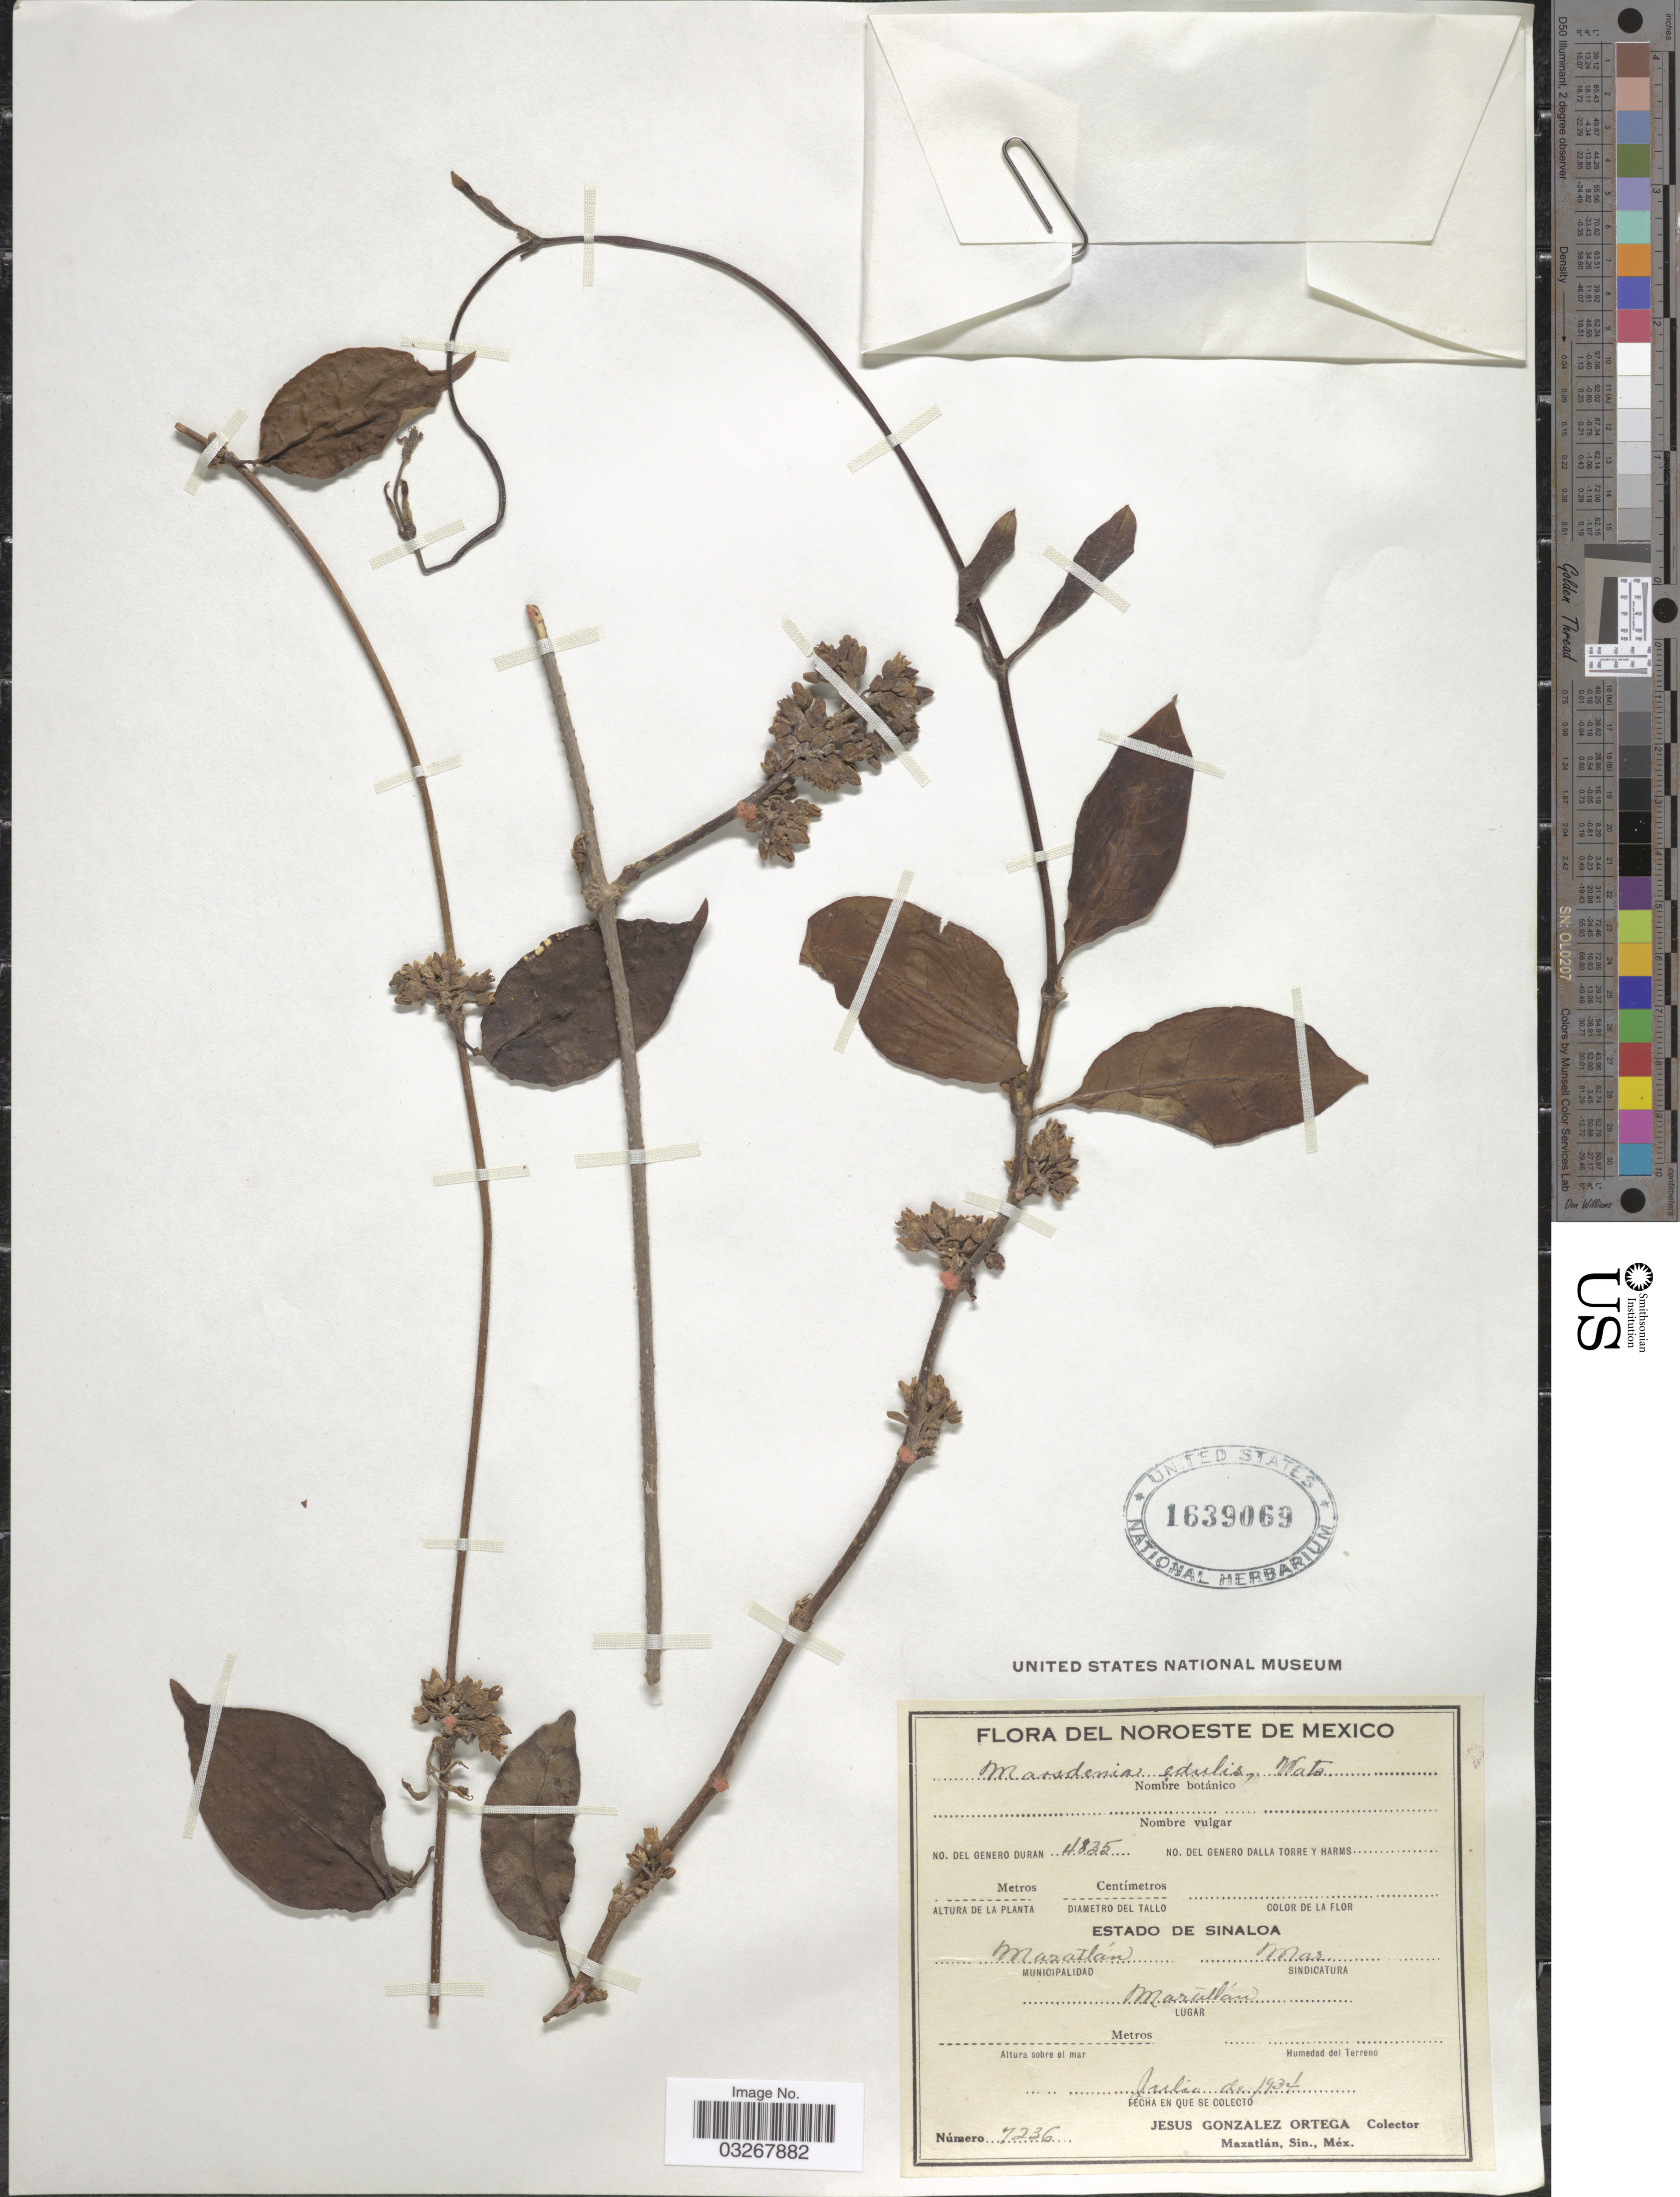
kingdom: Plantae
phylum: Tracheophyta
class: Magnoliopsida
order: Gentianales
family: Apocynaceae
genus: Marsdenia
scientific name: Marsdenia edulis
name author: S. Watson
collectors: J. Ortega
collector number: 7236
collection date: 1934-07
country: Mexico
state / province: Sinaloa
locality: Noroeste de Mexico. Municipalidad Mazatlán. Mar. Mazátlán.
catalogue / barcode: US 1639069